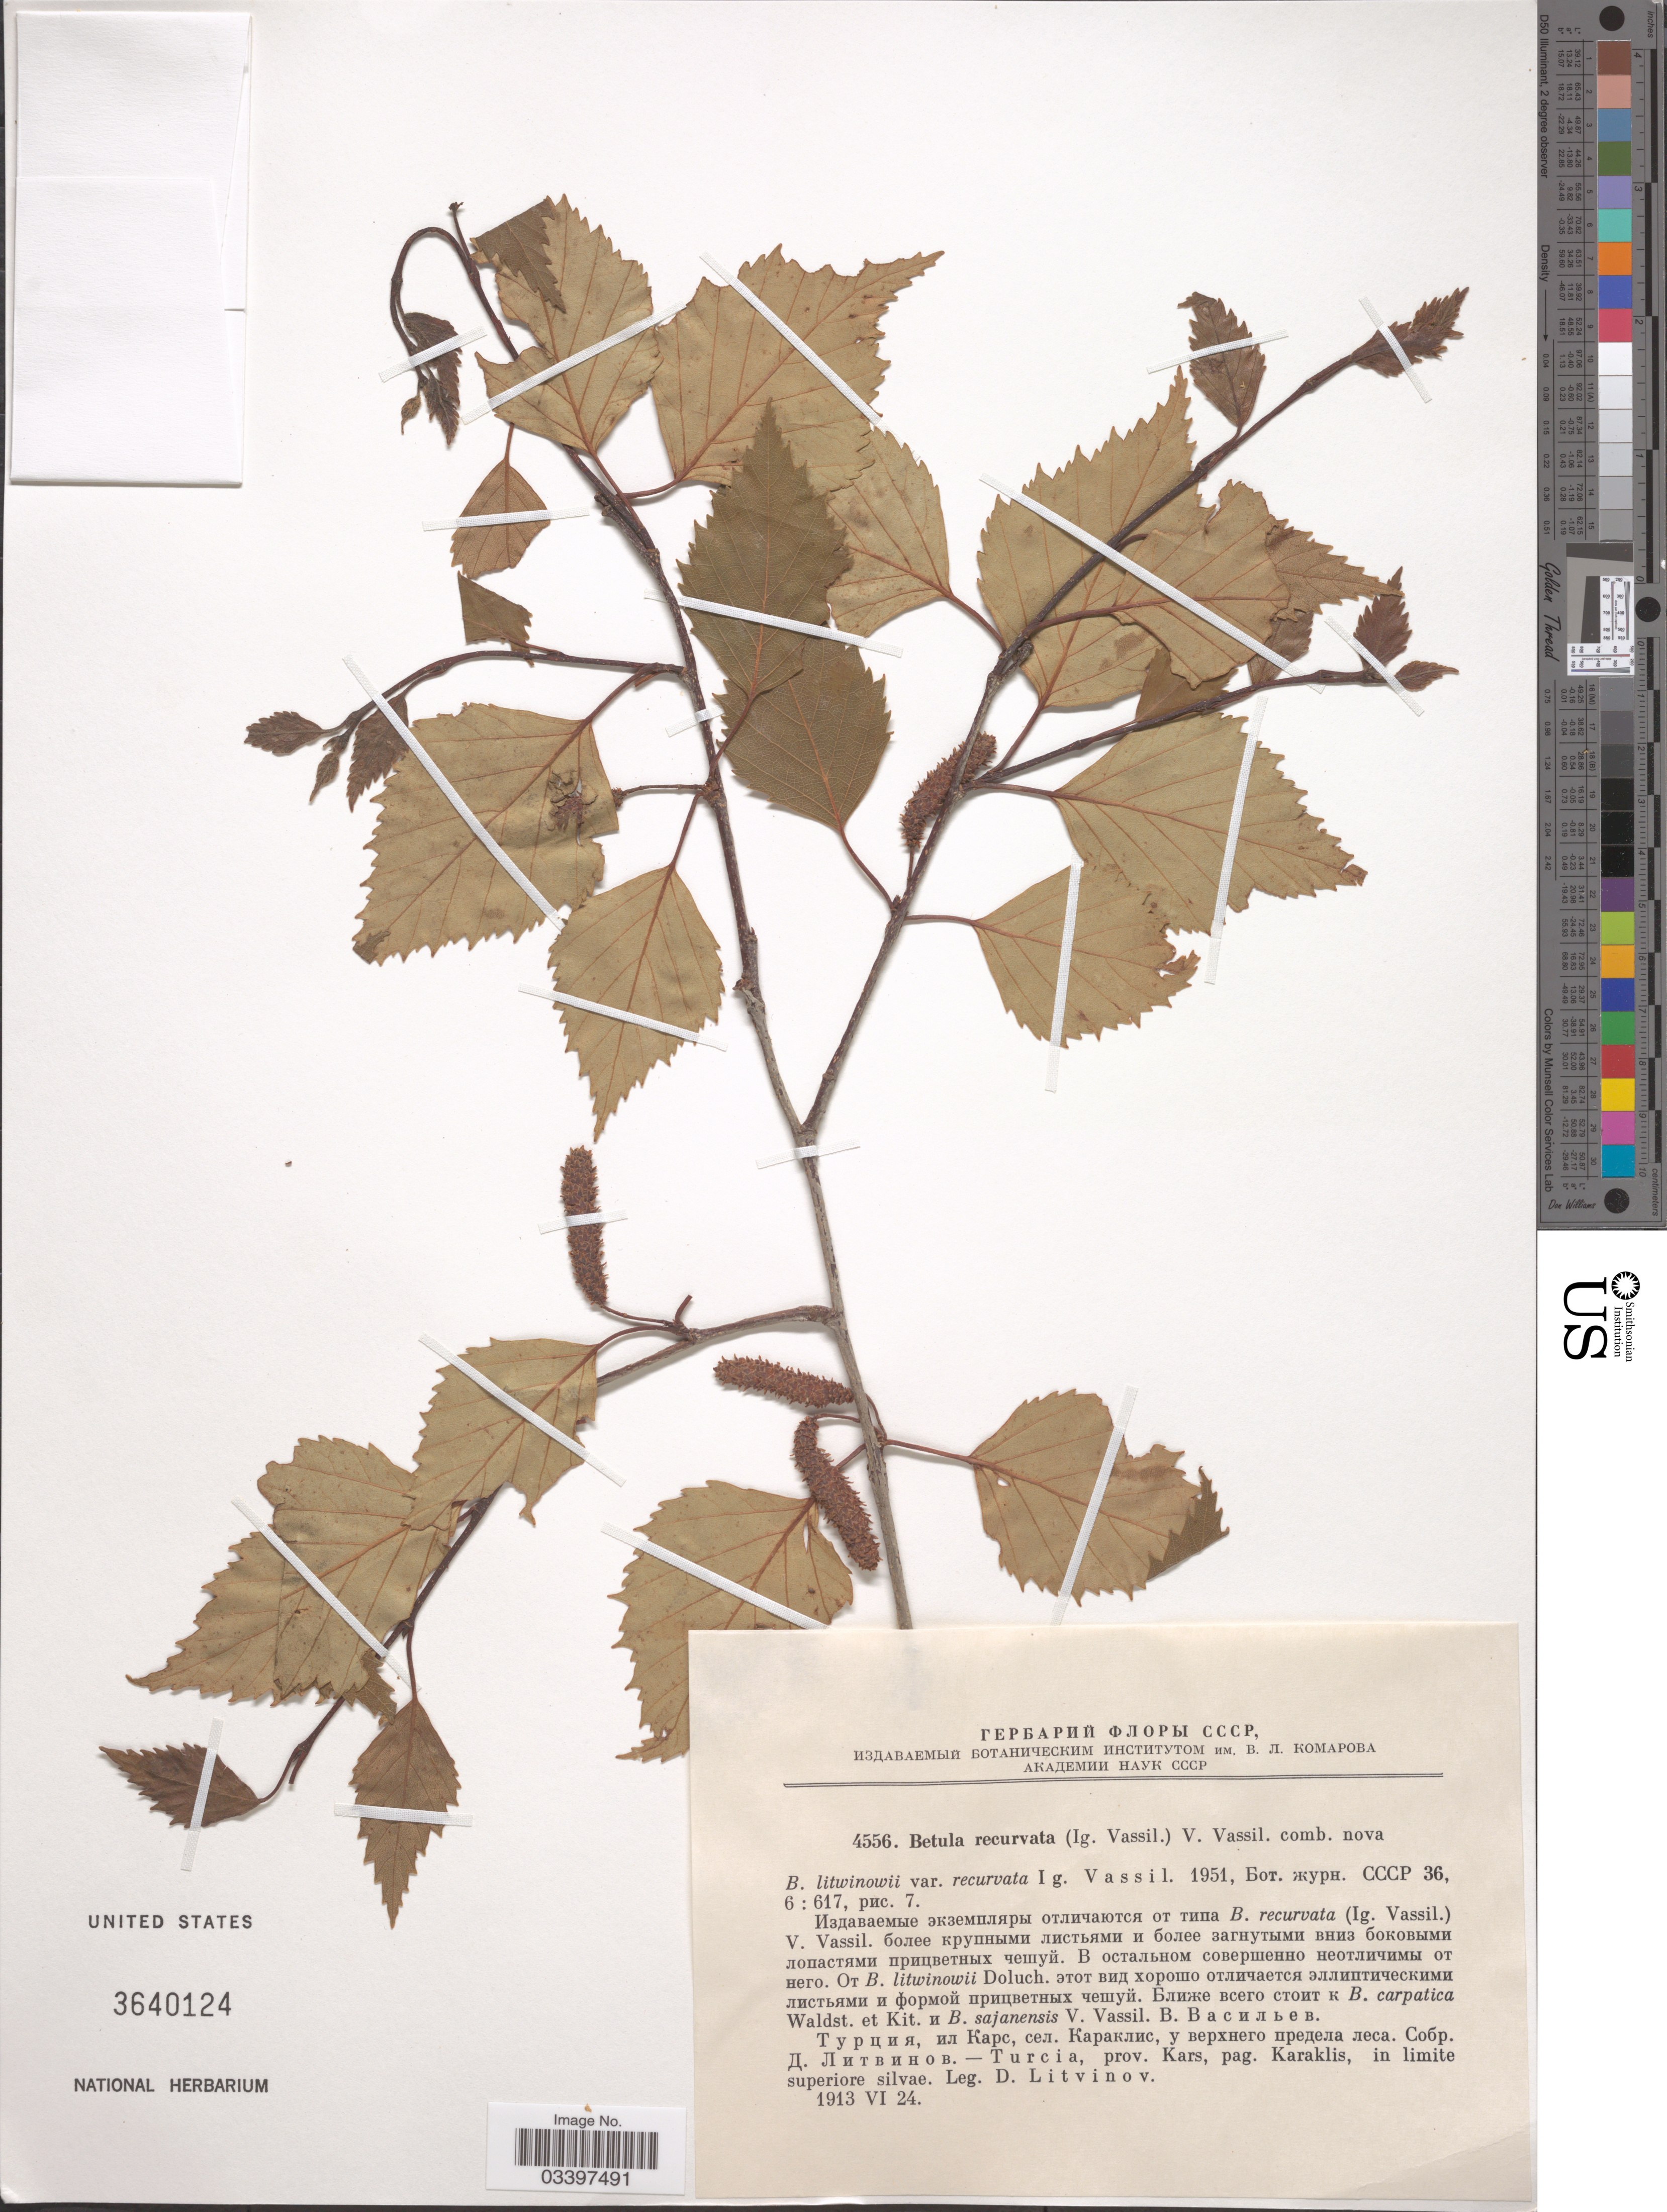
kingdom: Plantae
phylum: Tracheophyta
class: Magnoliopsida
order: Fagales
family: Betulaceae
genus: Betula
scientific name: Betula recurvata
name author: (I.V. Vassil.) V.N. Vassil.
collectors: D. Litvinov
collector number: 4556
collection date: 1913-06-24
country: Turkey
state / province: Kars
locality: Turcia, pag. Karaklis, in limite superiore silvae.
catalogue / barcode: US 3640124